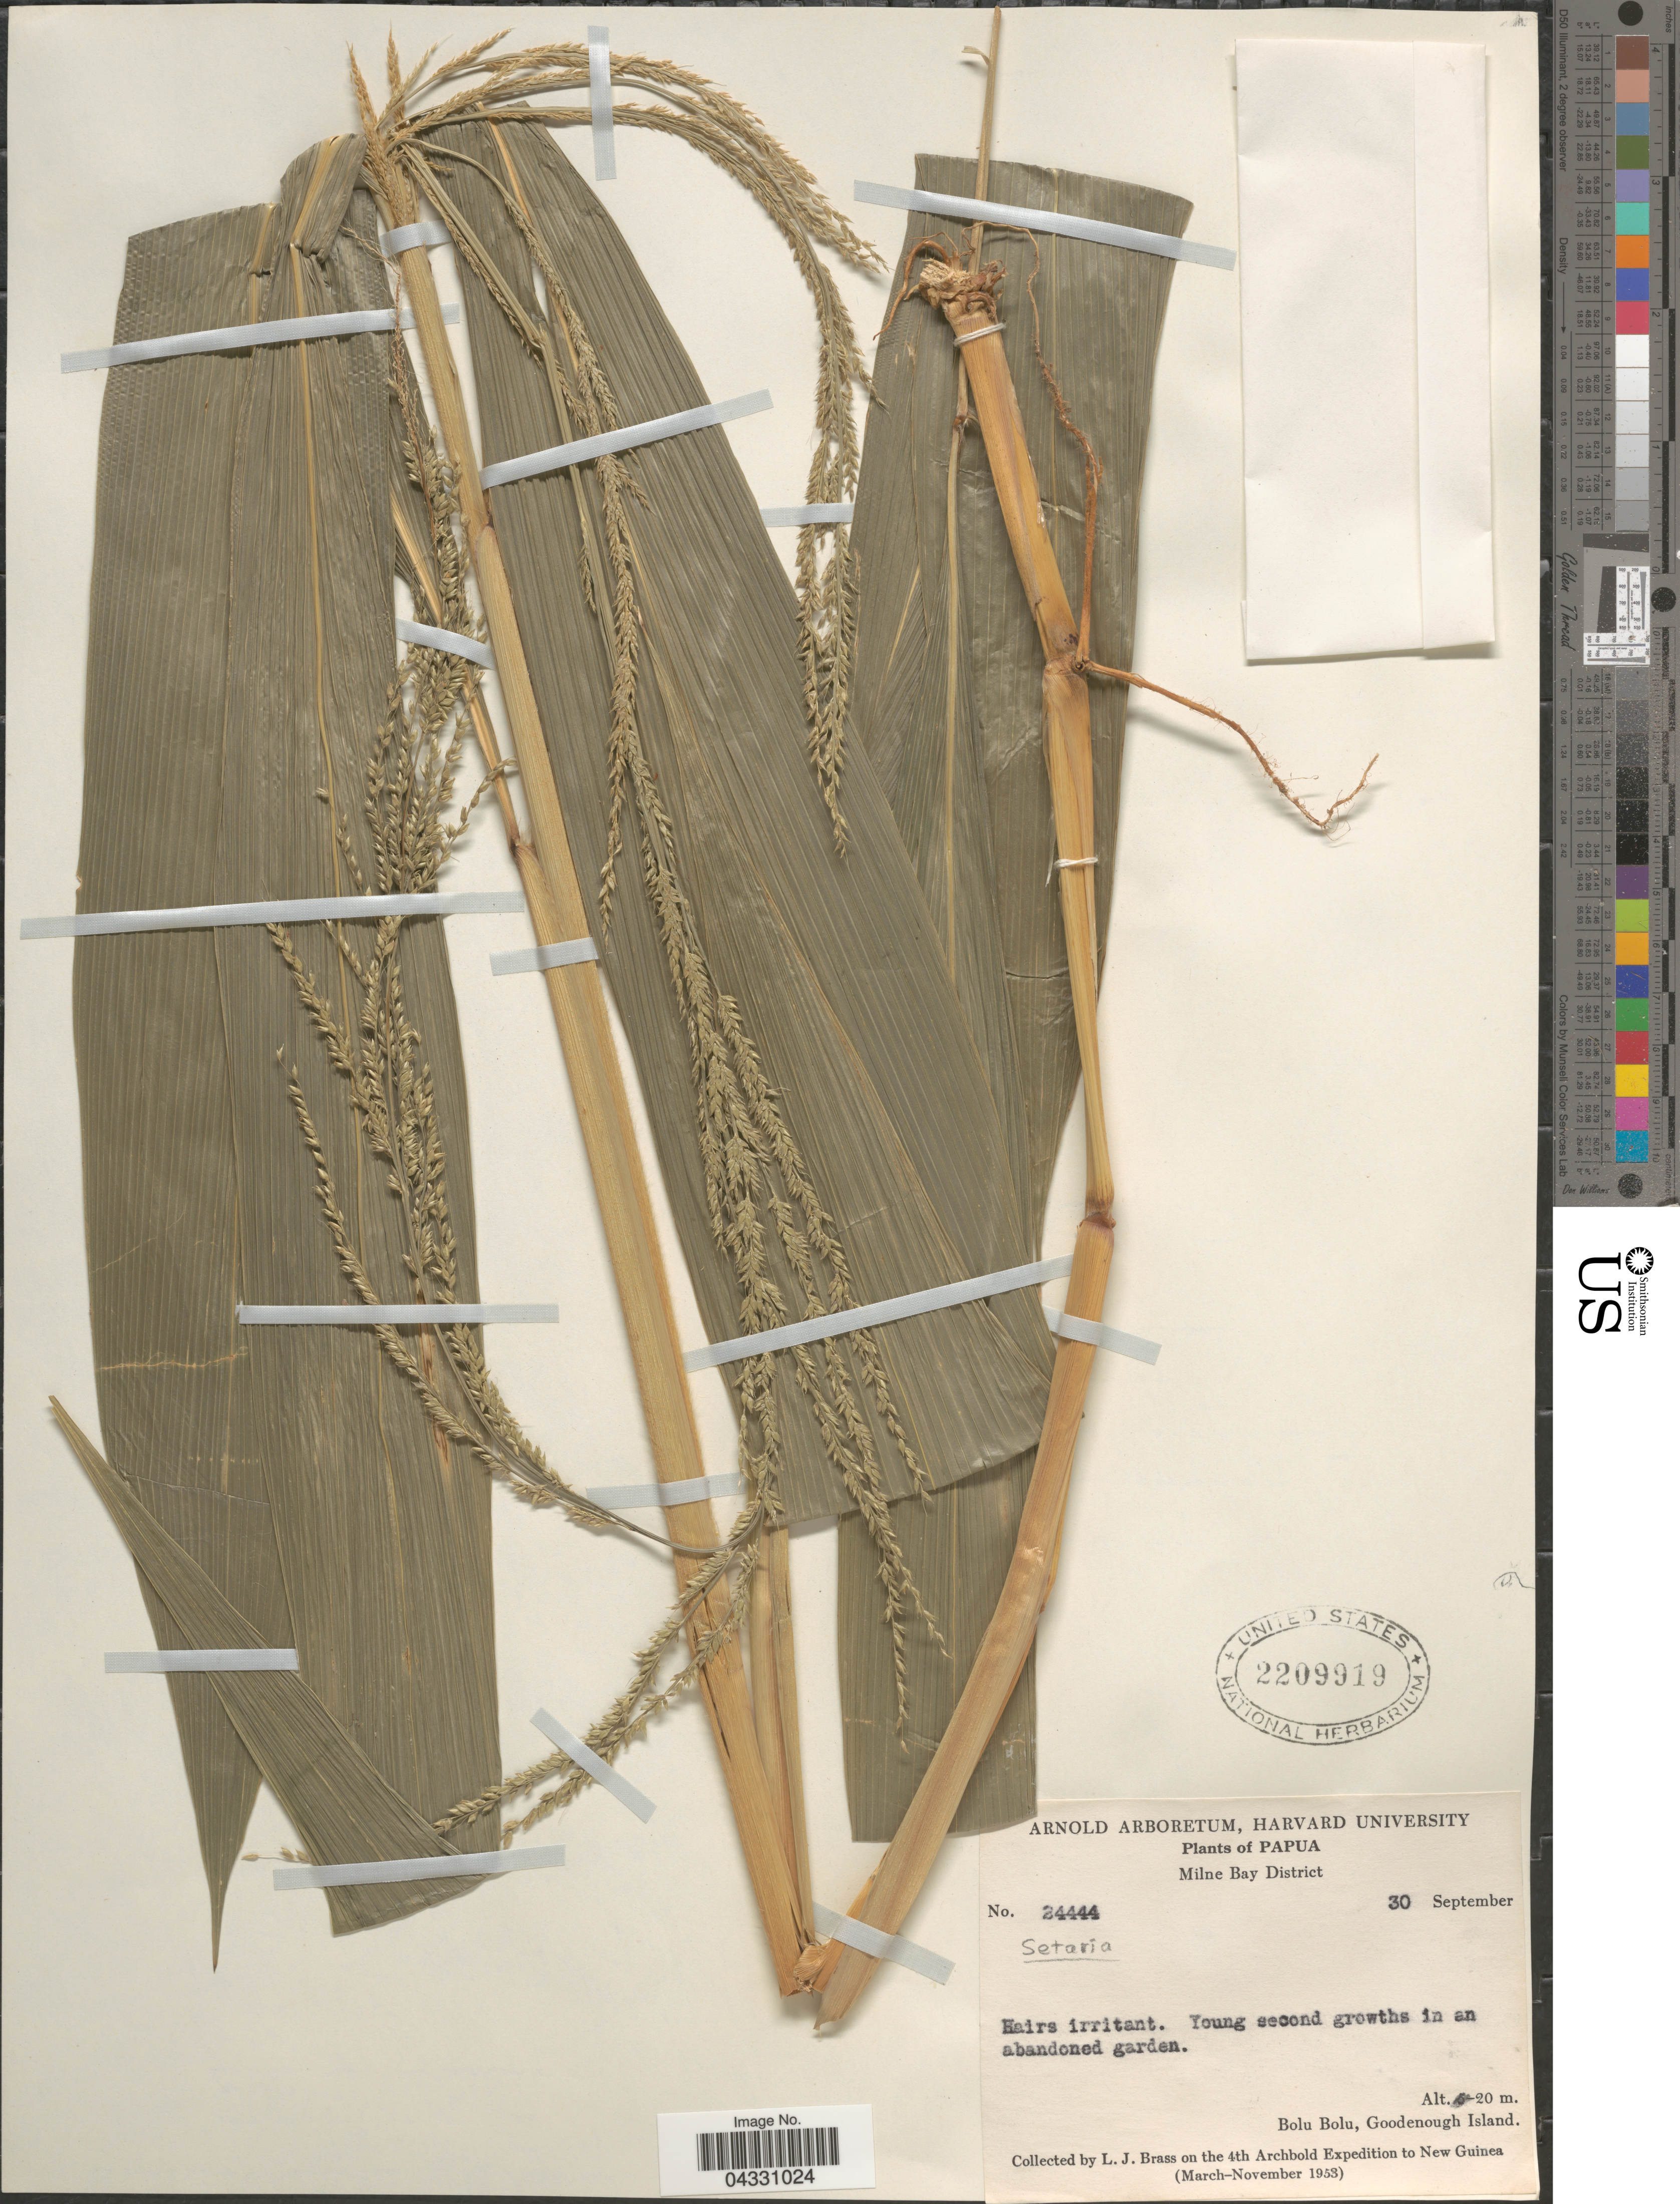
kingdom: Plantae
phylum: Tracheophyta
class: Liliopsida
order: Poales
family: Poaceae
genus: Setaria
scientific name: Setaria sp.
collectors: L. J. Brass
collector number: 24444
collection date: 1953-09-30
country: Papua New Guinea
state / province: Milne Bay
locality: Papua. Milne Bay District. Bolu Bolu, Goodenough Island. The 4th Archbold Expedition to New Guinea (March-November 1953).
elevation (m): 20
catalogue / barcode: US 2209919